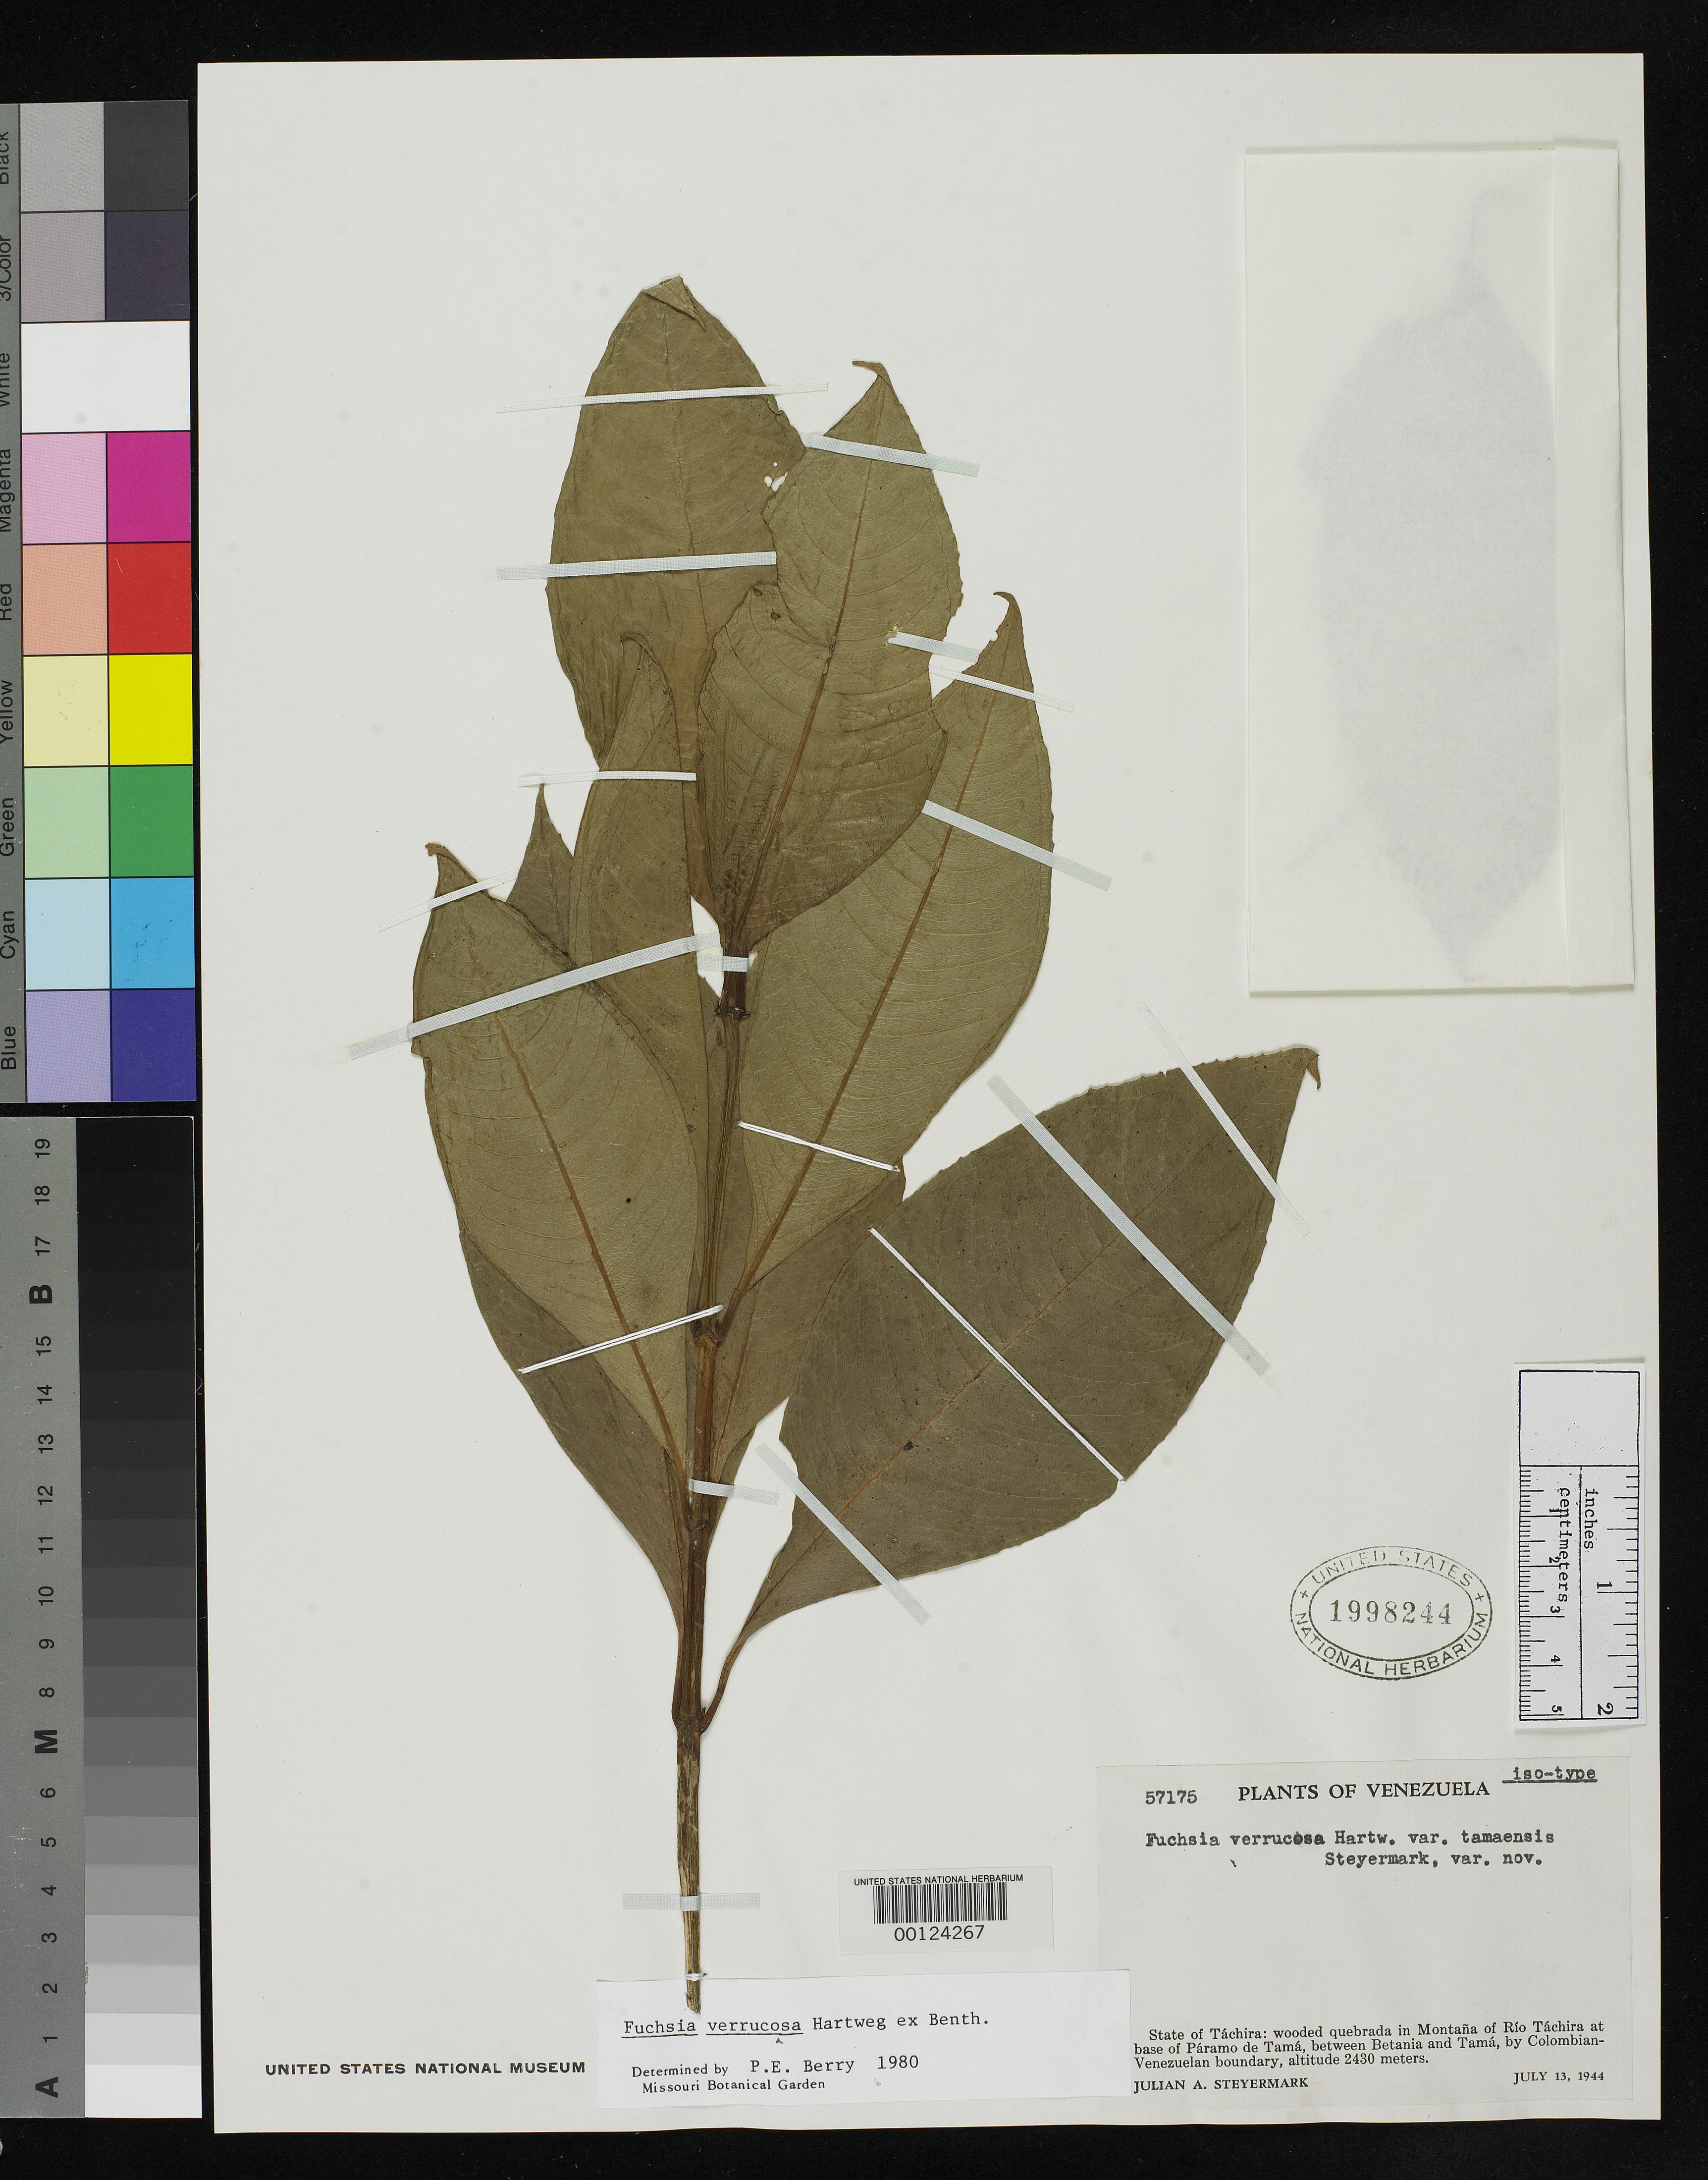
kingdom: Plantae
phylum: Tracheophyta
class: Magnoliopsida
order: Myrtales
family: Onagraceae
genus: Fuchsia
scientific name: Fuchsia verrucosa var. tamaensis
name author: Steyerm.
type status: Isotype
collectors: J. Steyermark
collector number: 57175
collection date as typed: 13 Jul 1944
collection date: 1944-07-13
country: Venezuela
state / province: Tachira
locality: Montana of Rio Tachira at base of Paramo de Tama.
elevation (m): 2430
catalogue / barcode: US 1998244